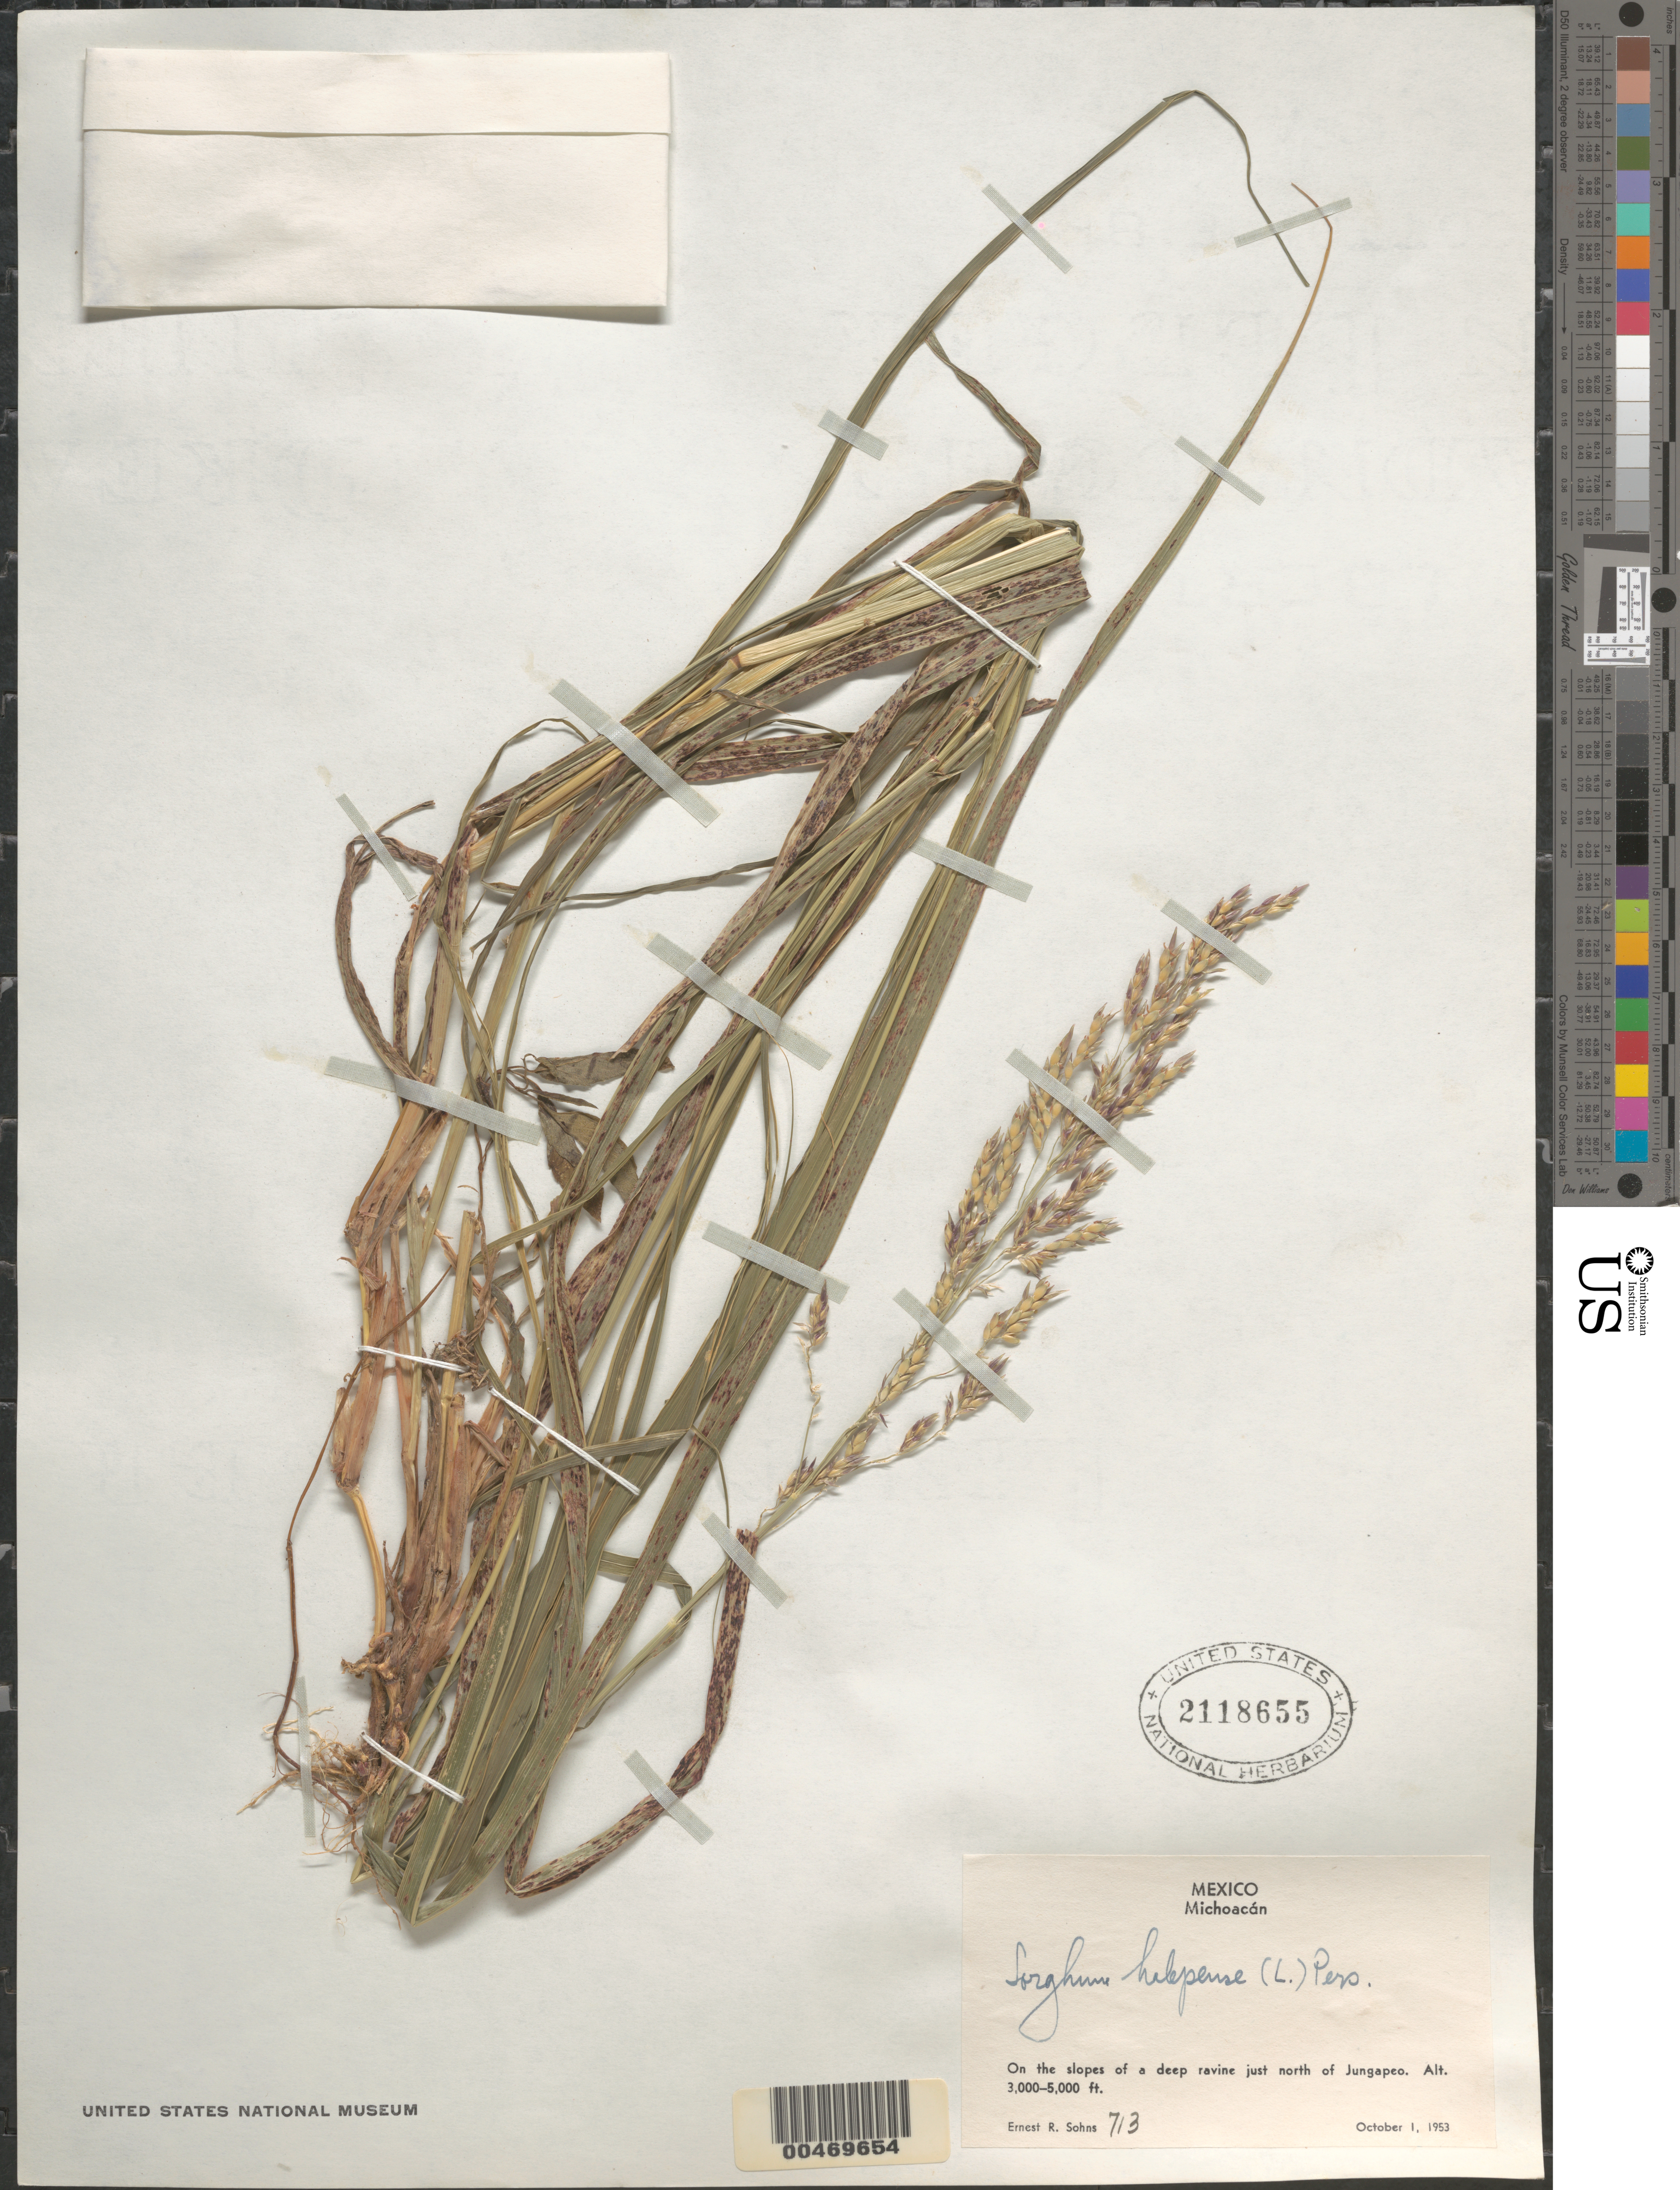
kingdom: Plantae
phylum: Tracheophyta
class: Liliopsida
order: Poales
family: Poaceae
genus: Sorghum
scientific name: Sorghum halepense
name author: (L.) Pers.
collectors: E. R. Sohns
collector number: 713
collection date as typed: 1 Oct 1953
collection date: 1953-10-01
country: Mexico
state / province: Michoacán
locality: Just N of Jungapeo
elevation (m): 914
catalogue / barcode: US 2118655